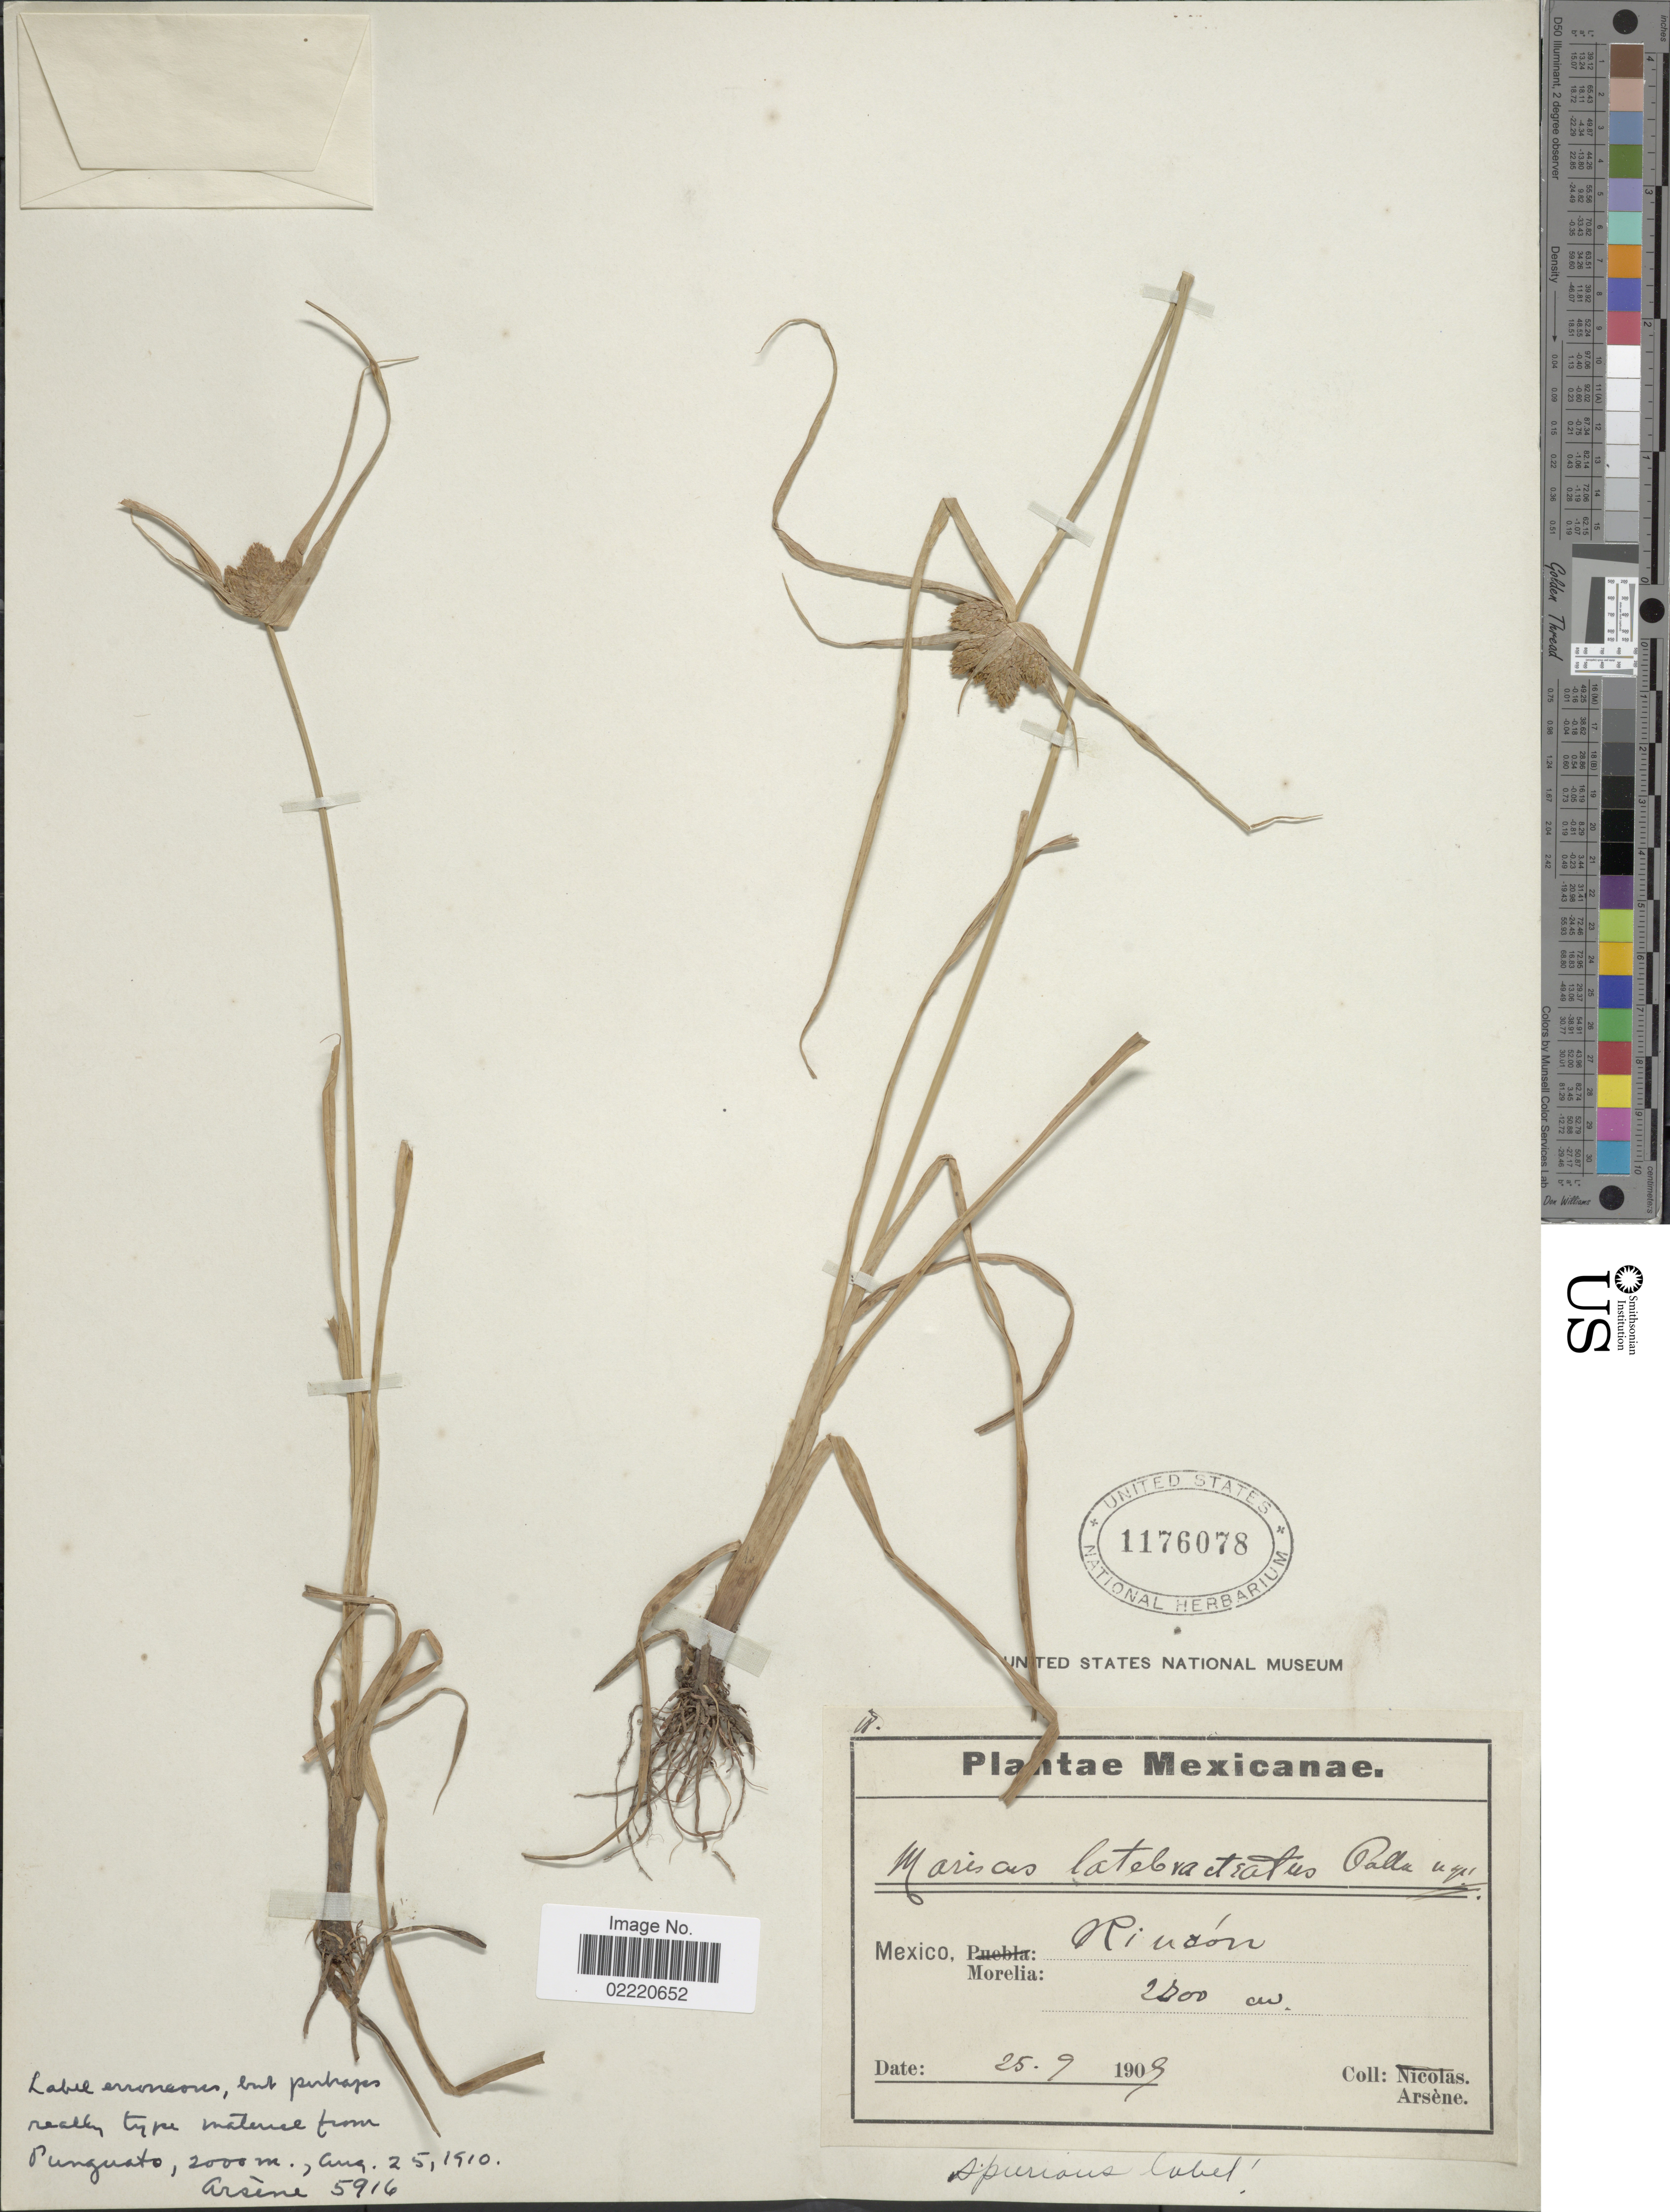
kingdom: Plantae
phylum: Tracheophyta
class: Liliopsida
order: Poales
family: Cyperaceae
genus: Cyperus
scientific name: Cyperus sp.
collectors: -. Nicolas & -- Arsène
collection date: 1909-09-25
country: Mexico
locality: Mexico, Rincon, Morelia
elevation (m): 2700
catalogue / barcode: US 1176078